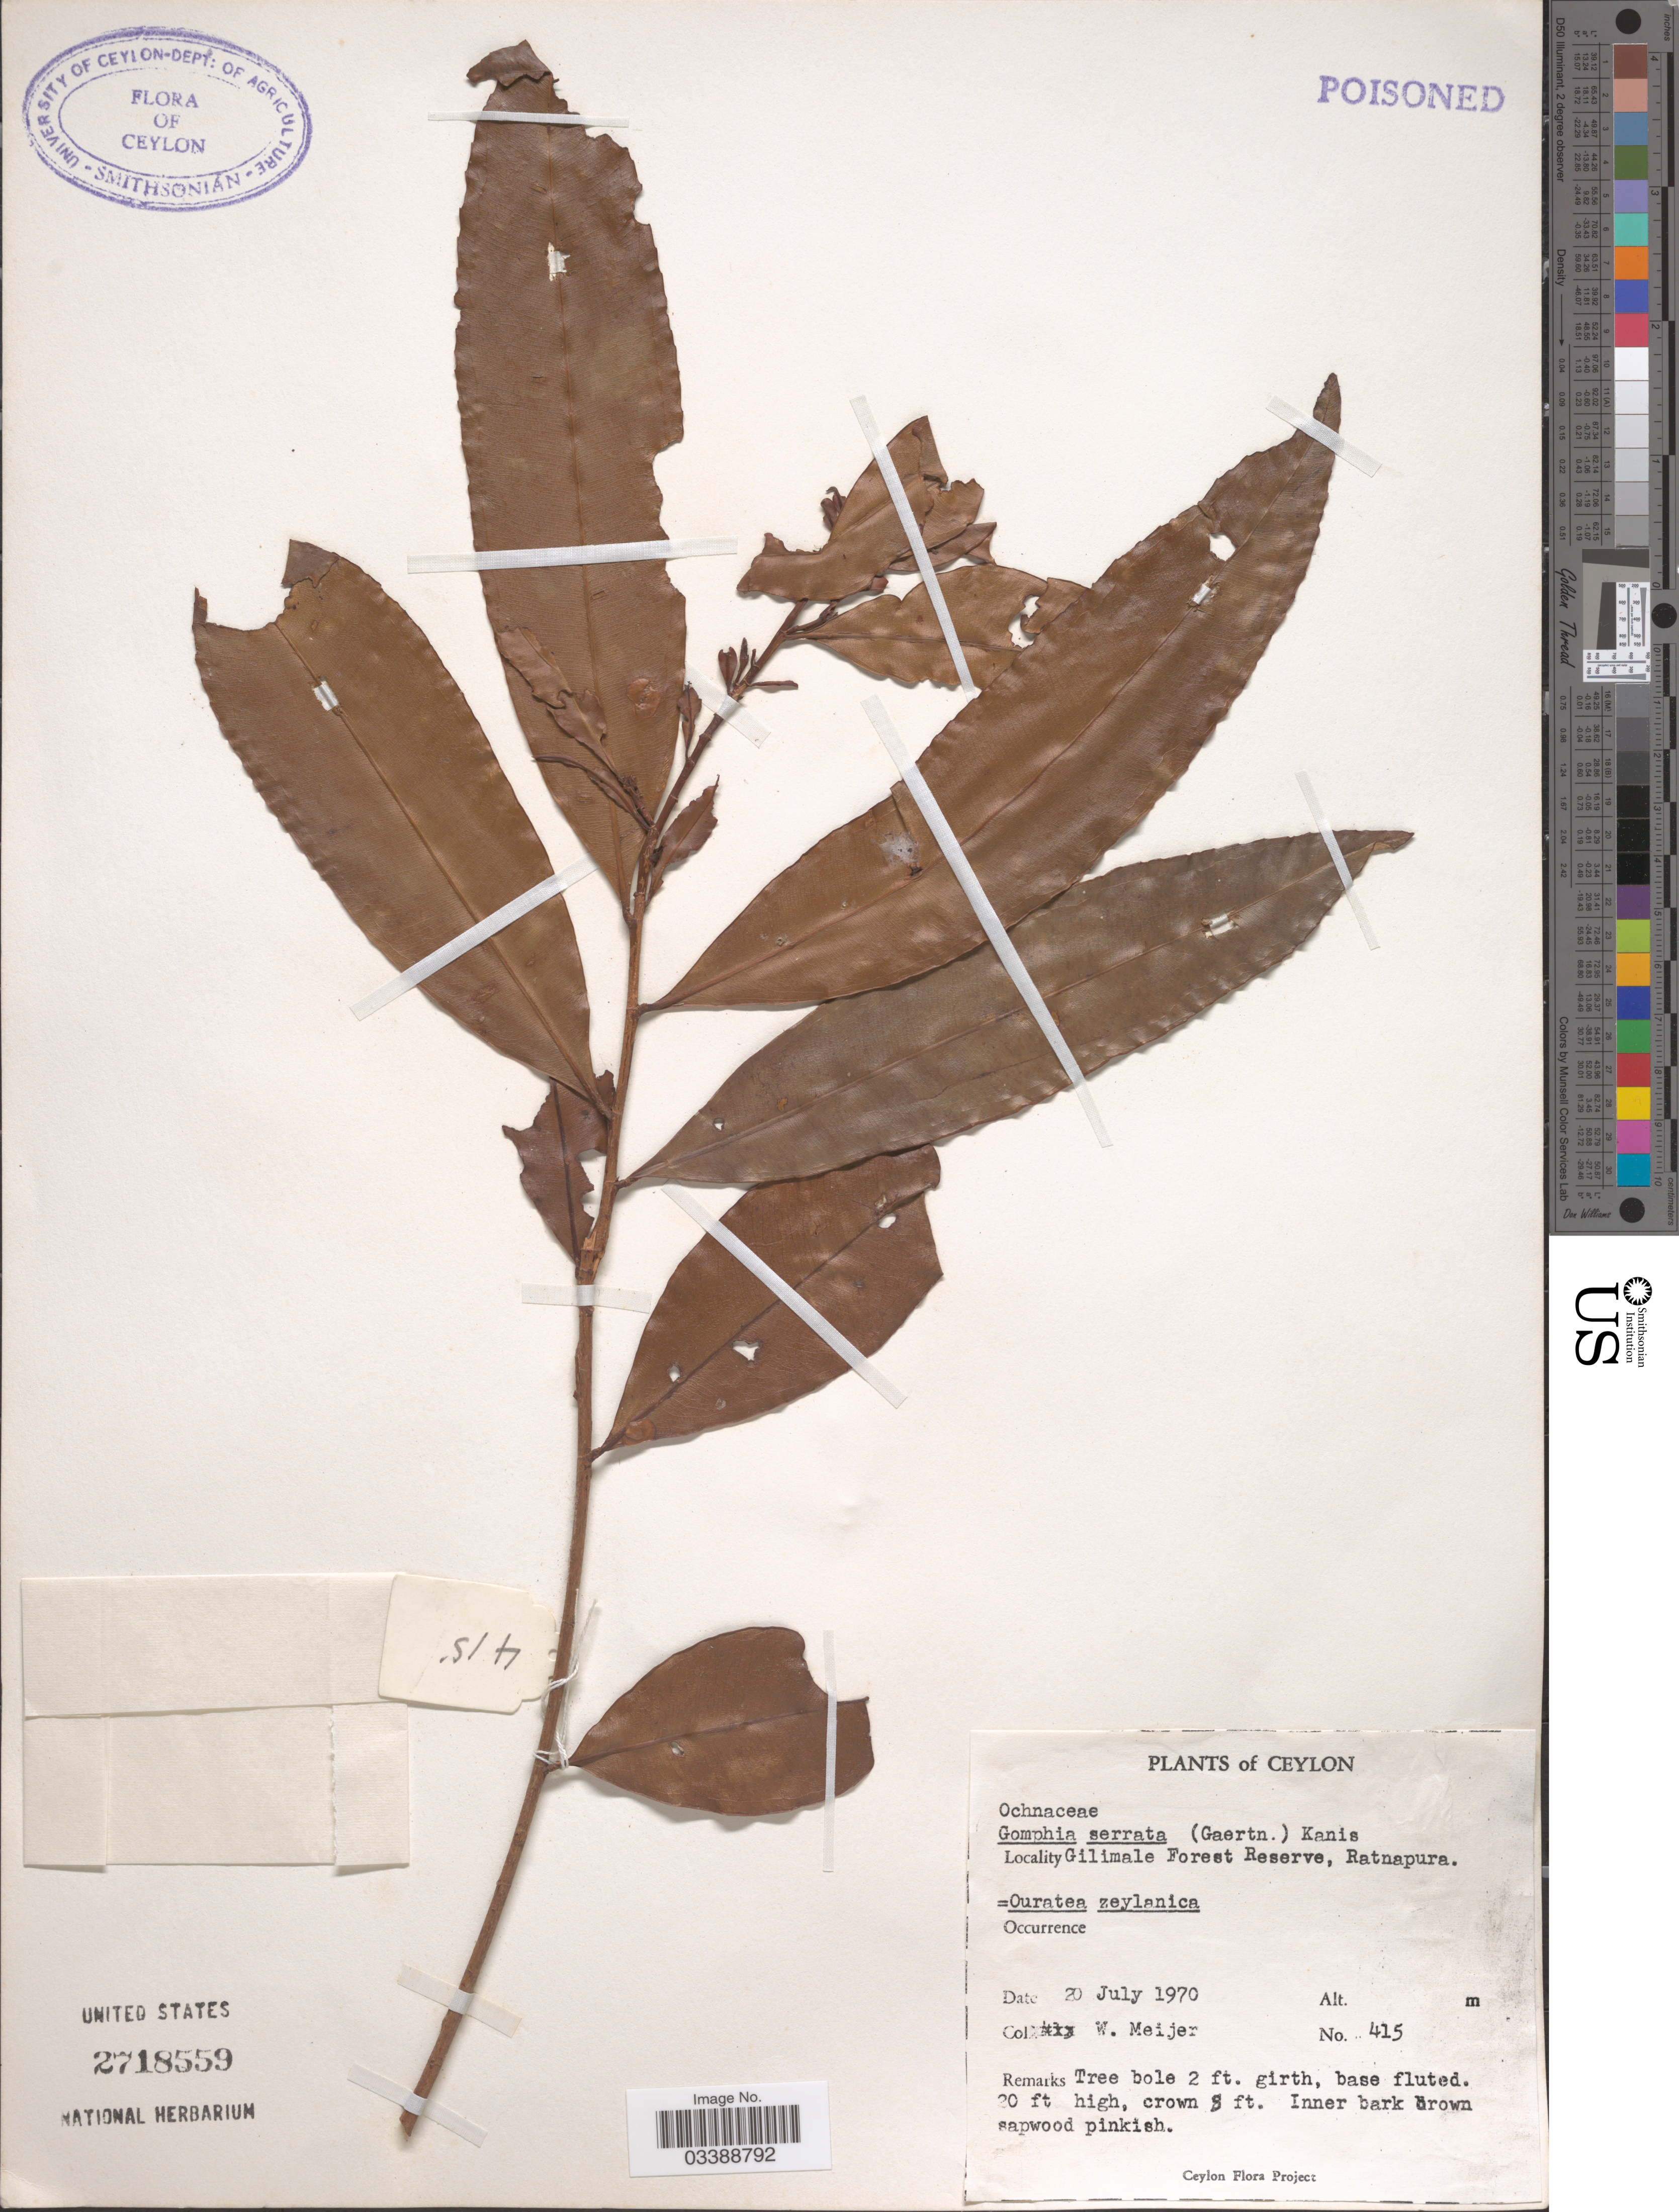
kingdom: Plantae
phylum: Tracheophyta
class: Magnoliopsida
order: Malpighiales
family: Ochnaceae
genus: Campylospermum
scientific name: Campylospermum serratum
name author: (Gaertn.) Bittrich & M.C.E. Amaral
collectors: W. Meijer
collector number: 415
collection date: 1970-07-20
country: Sri Lanka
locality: Ceylon. Gilimale Forest Reserve, Ratnapura.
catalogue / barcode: US 2718559